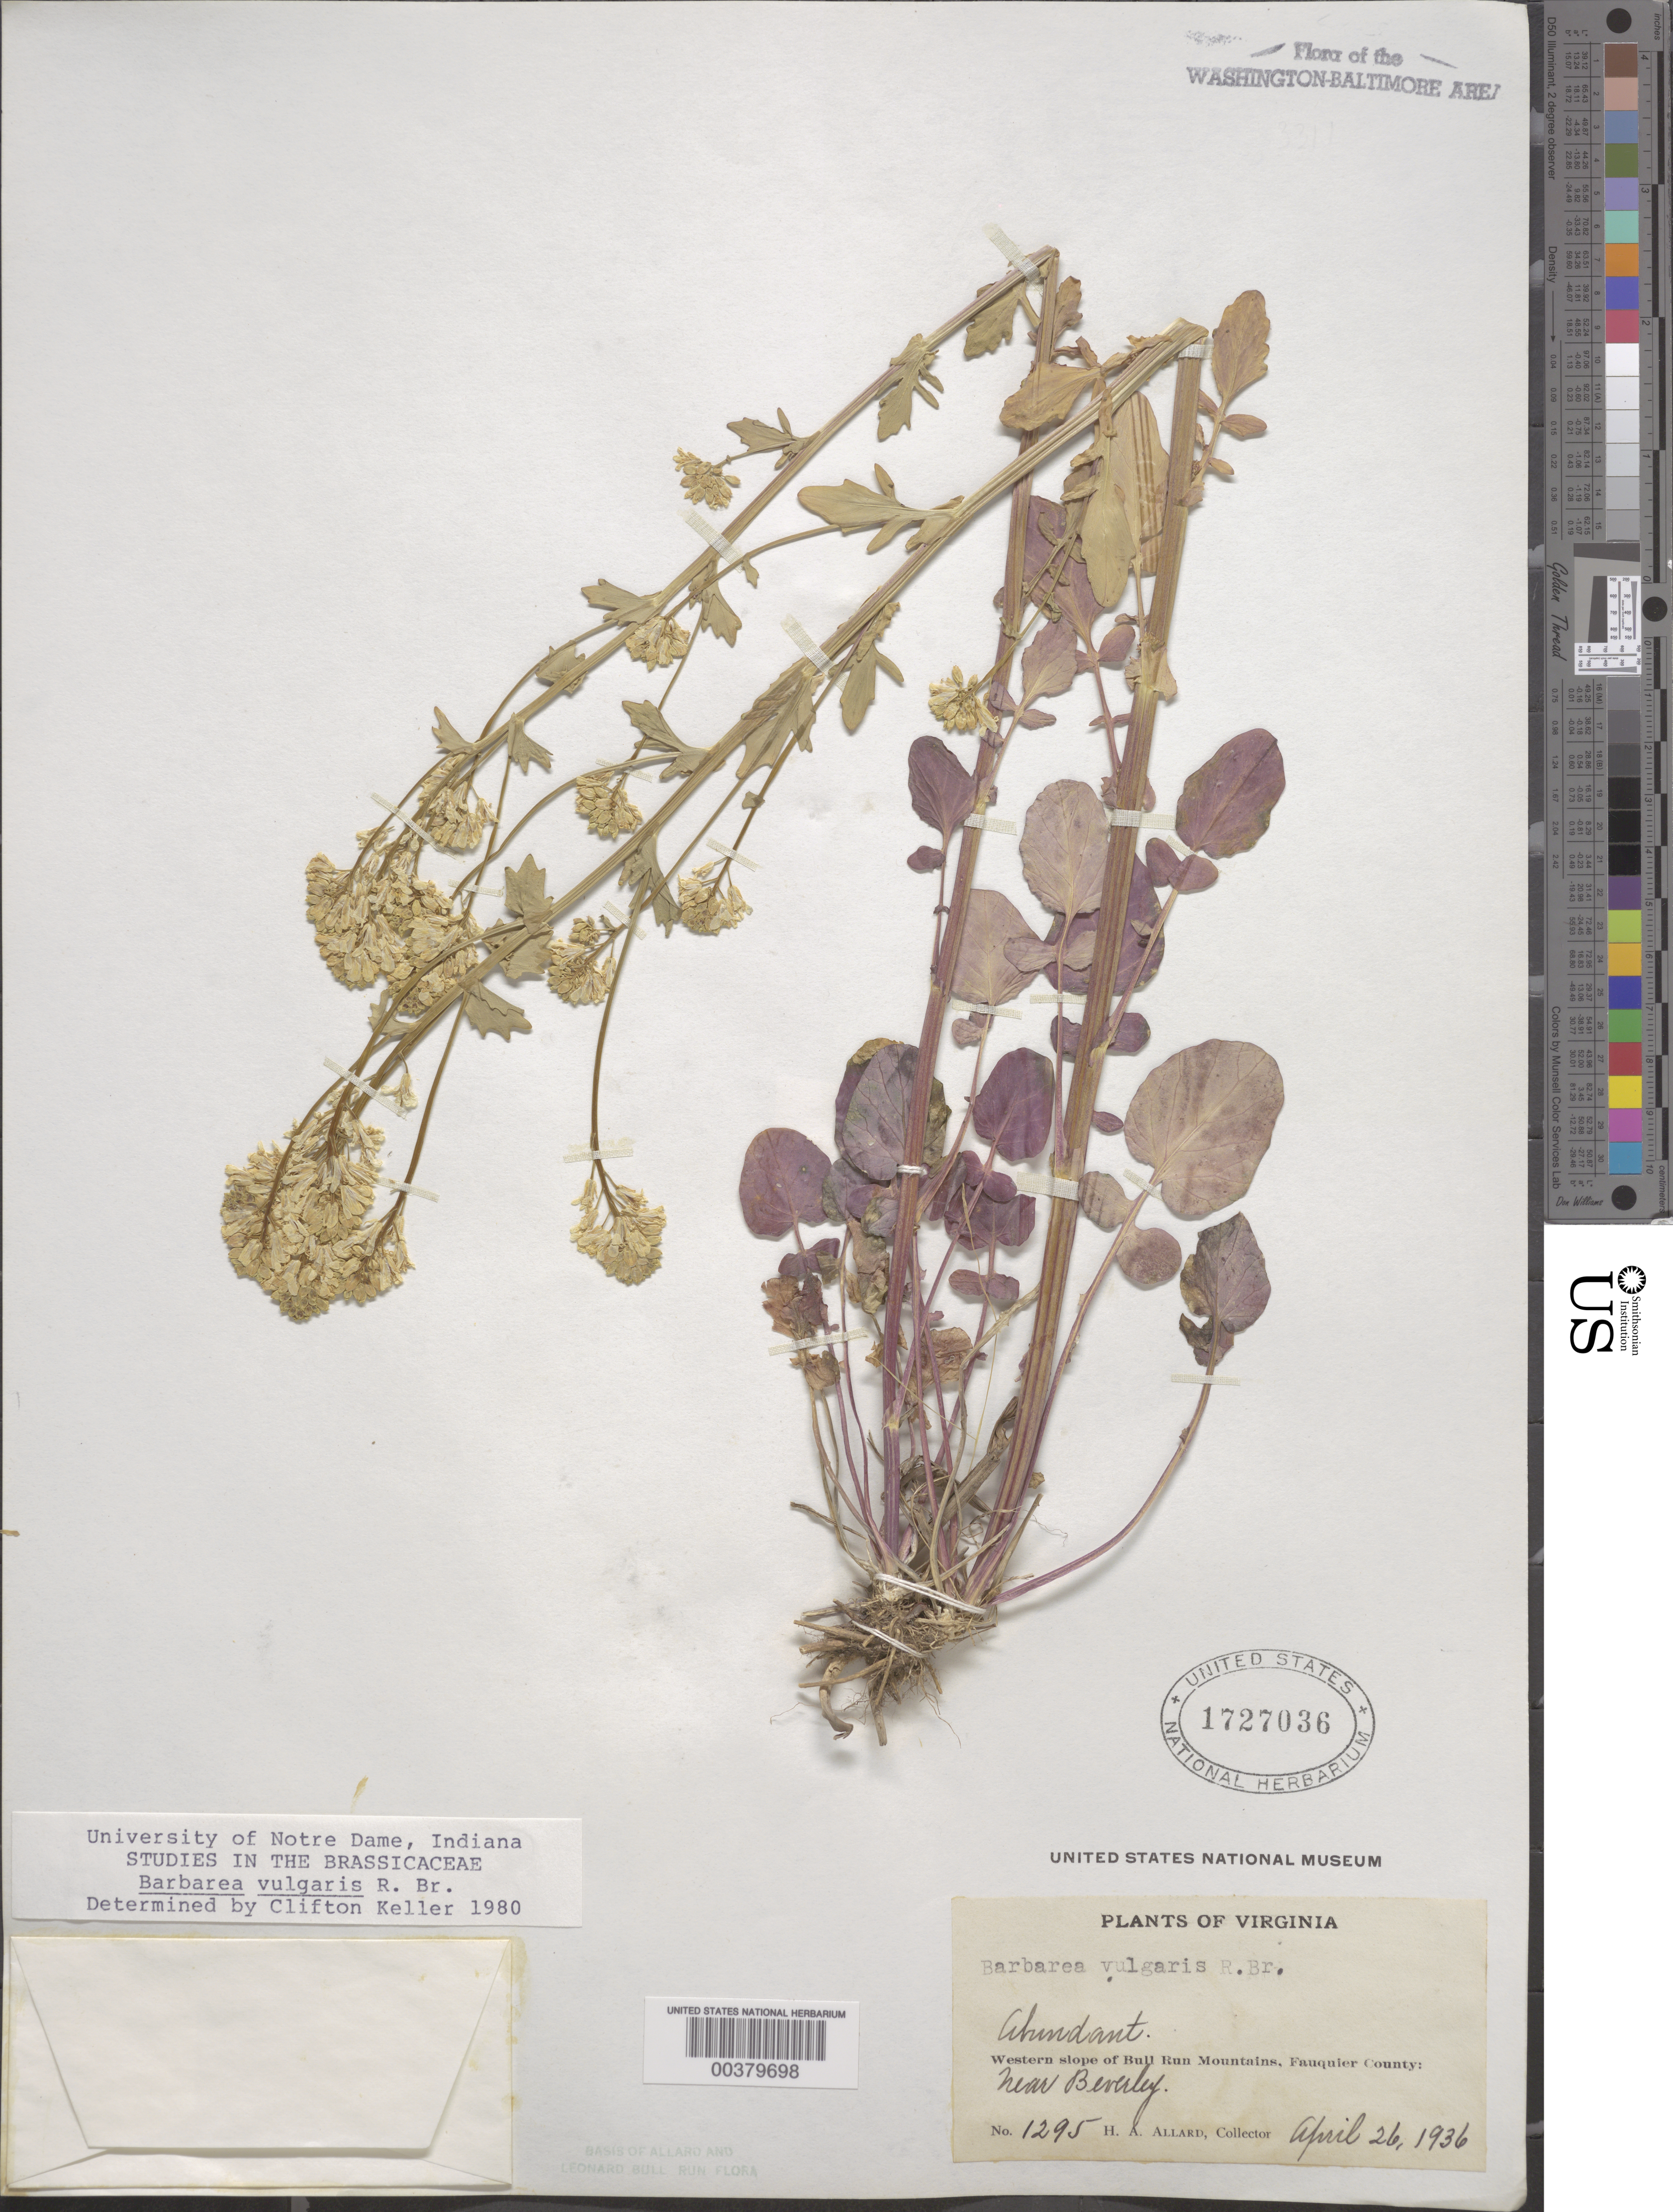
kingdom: Plantae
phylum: Tracheophyta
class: Magnoliopsida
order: Brassicales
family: Brassicaceae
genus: Barbarea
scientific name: Barbarea vulgaris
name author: W.T. Aiton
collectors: H. A. Allard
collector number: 1295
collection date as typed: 26 Apr 1936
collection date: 1936-04-26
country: United States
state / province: Virginia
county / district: Fauquier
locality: Beverley vicinity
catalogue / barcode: US 1727036